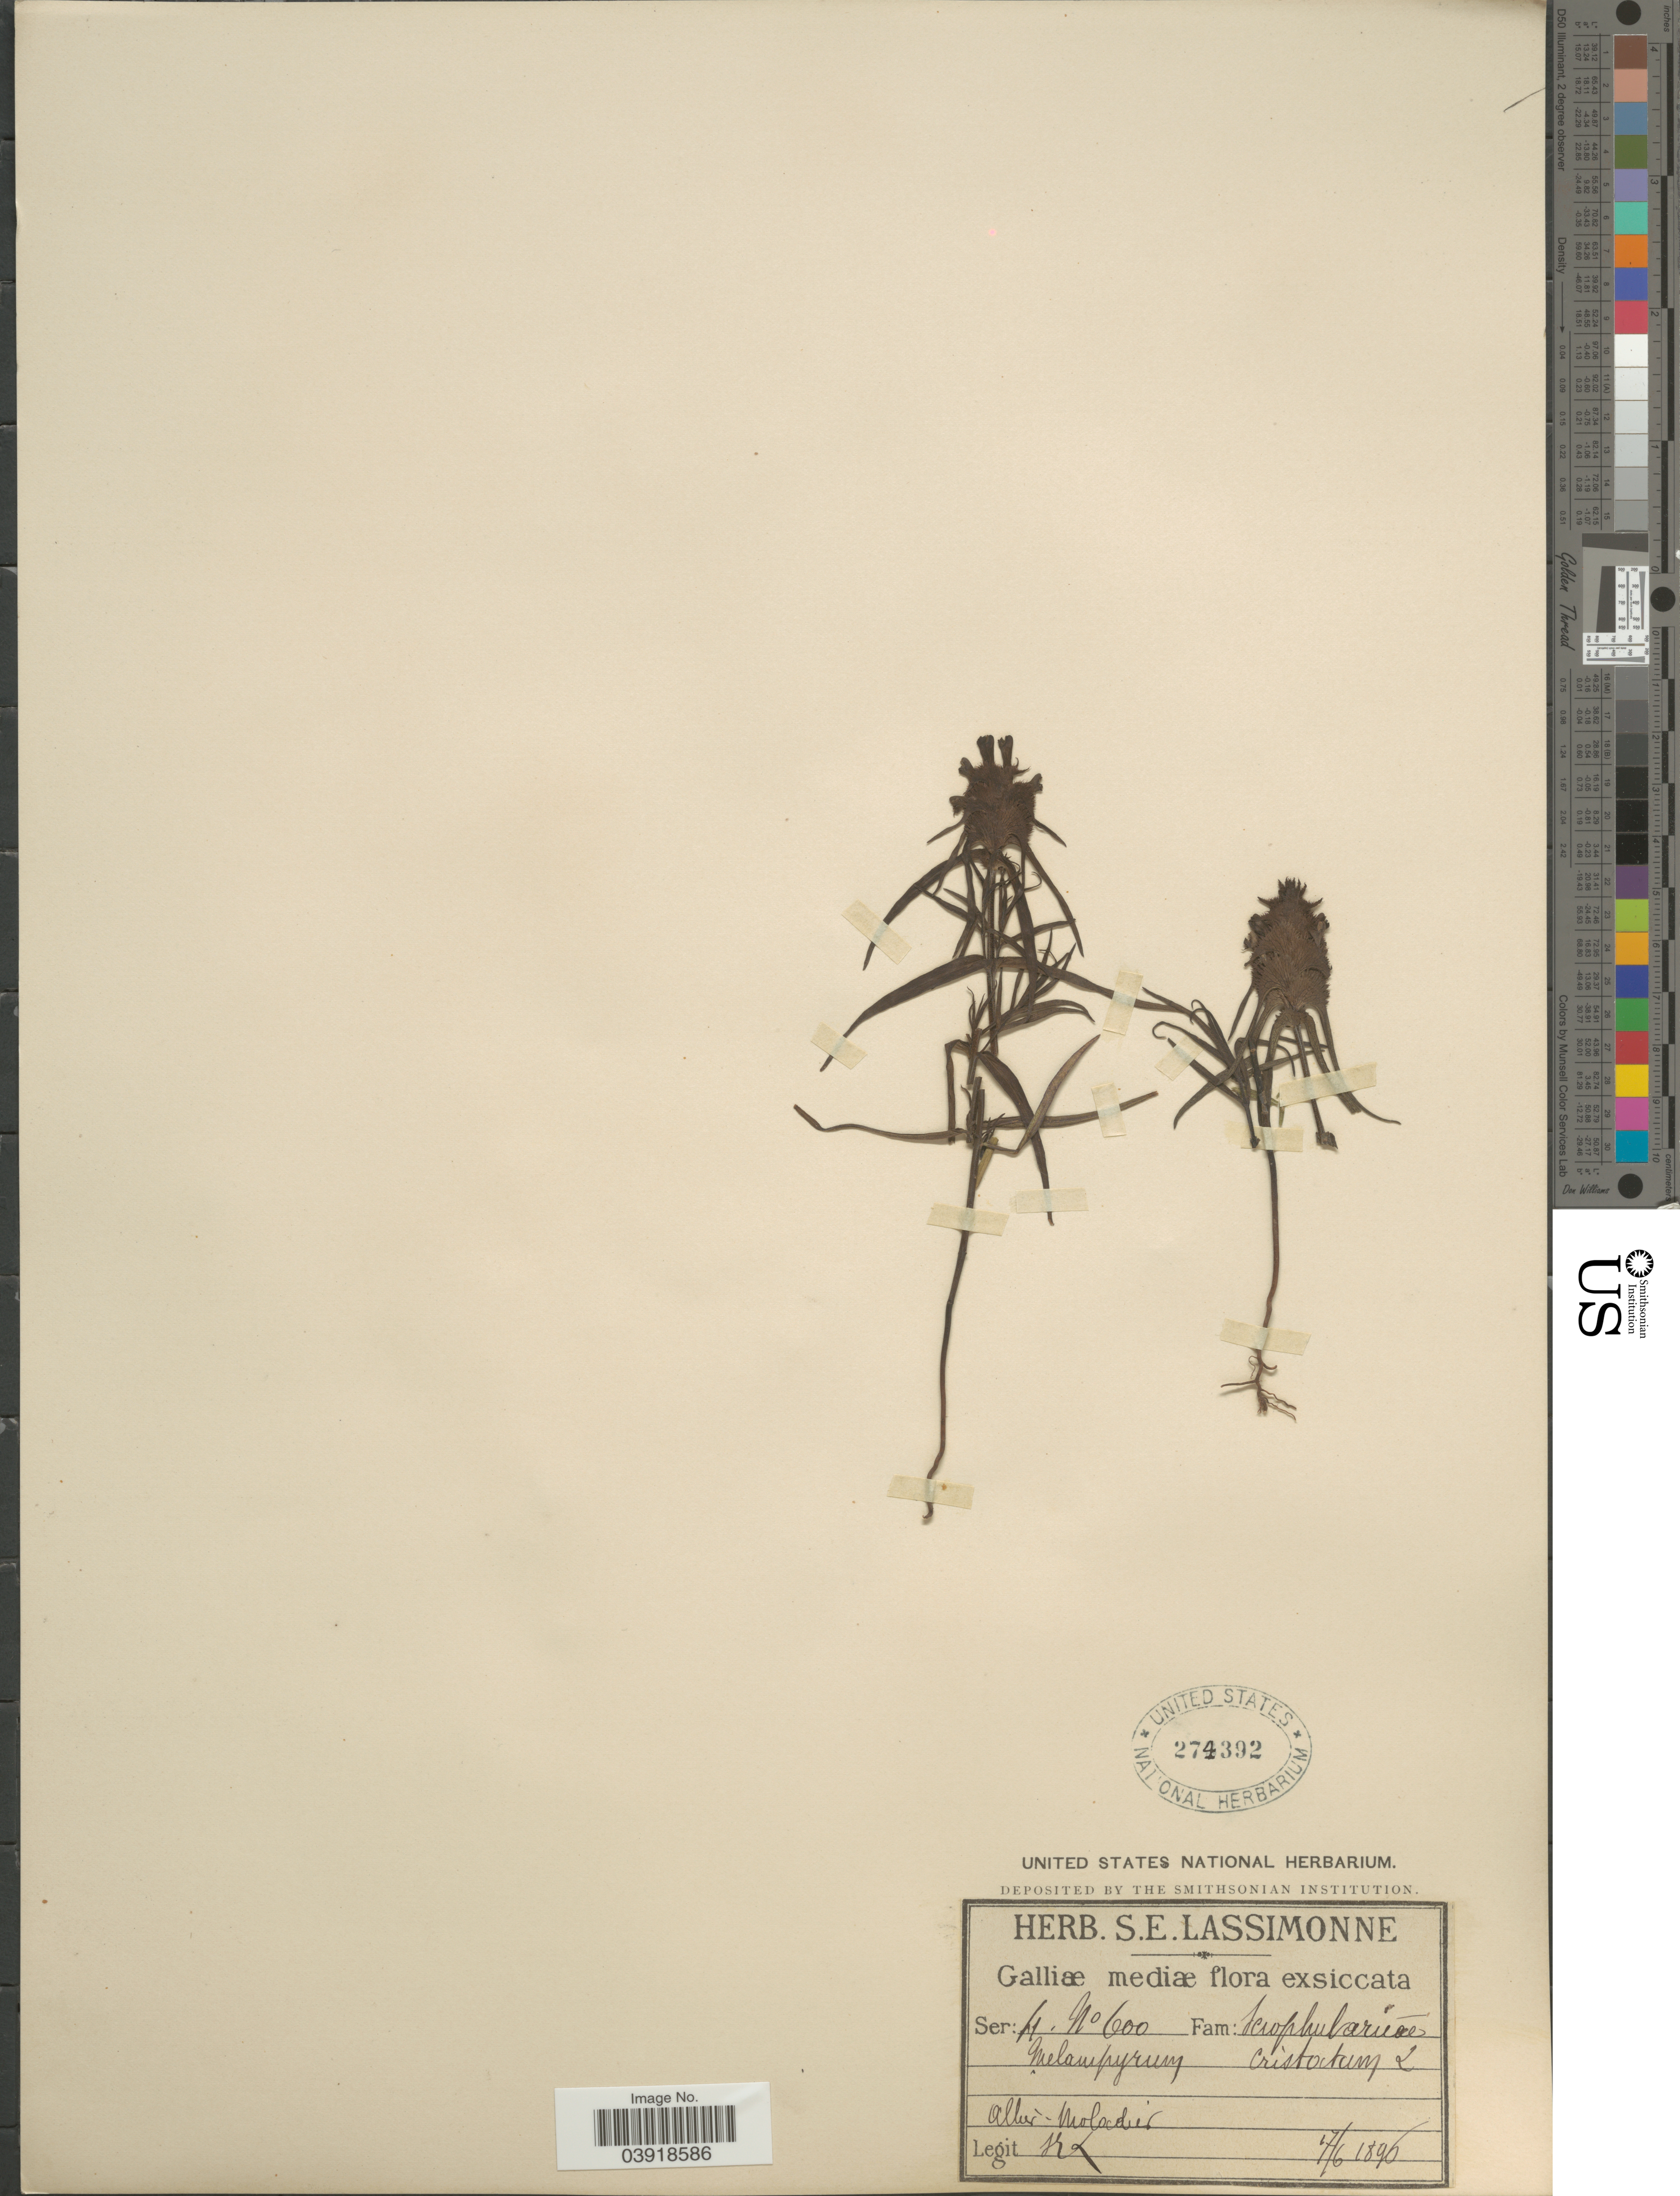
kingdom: Plantae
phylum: Tracheophyta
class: Magnoliopsida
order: Lamiales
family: Orobanchaceae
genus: Melampyrum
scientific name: Melampyrum cristatum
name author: Hablitz ex Steud.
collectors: S. Lassimonne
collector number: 600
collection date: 1896-06-17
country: France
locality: Galliæ mediæ. Allier - Moladier.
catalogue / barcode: US 274392